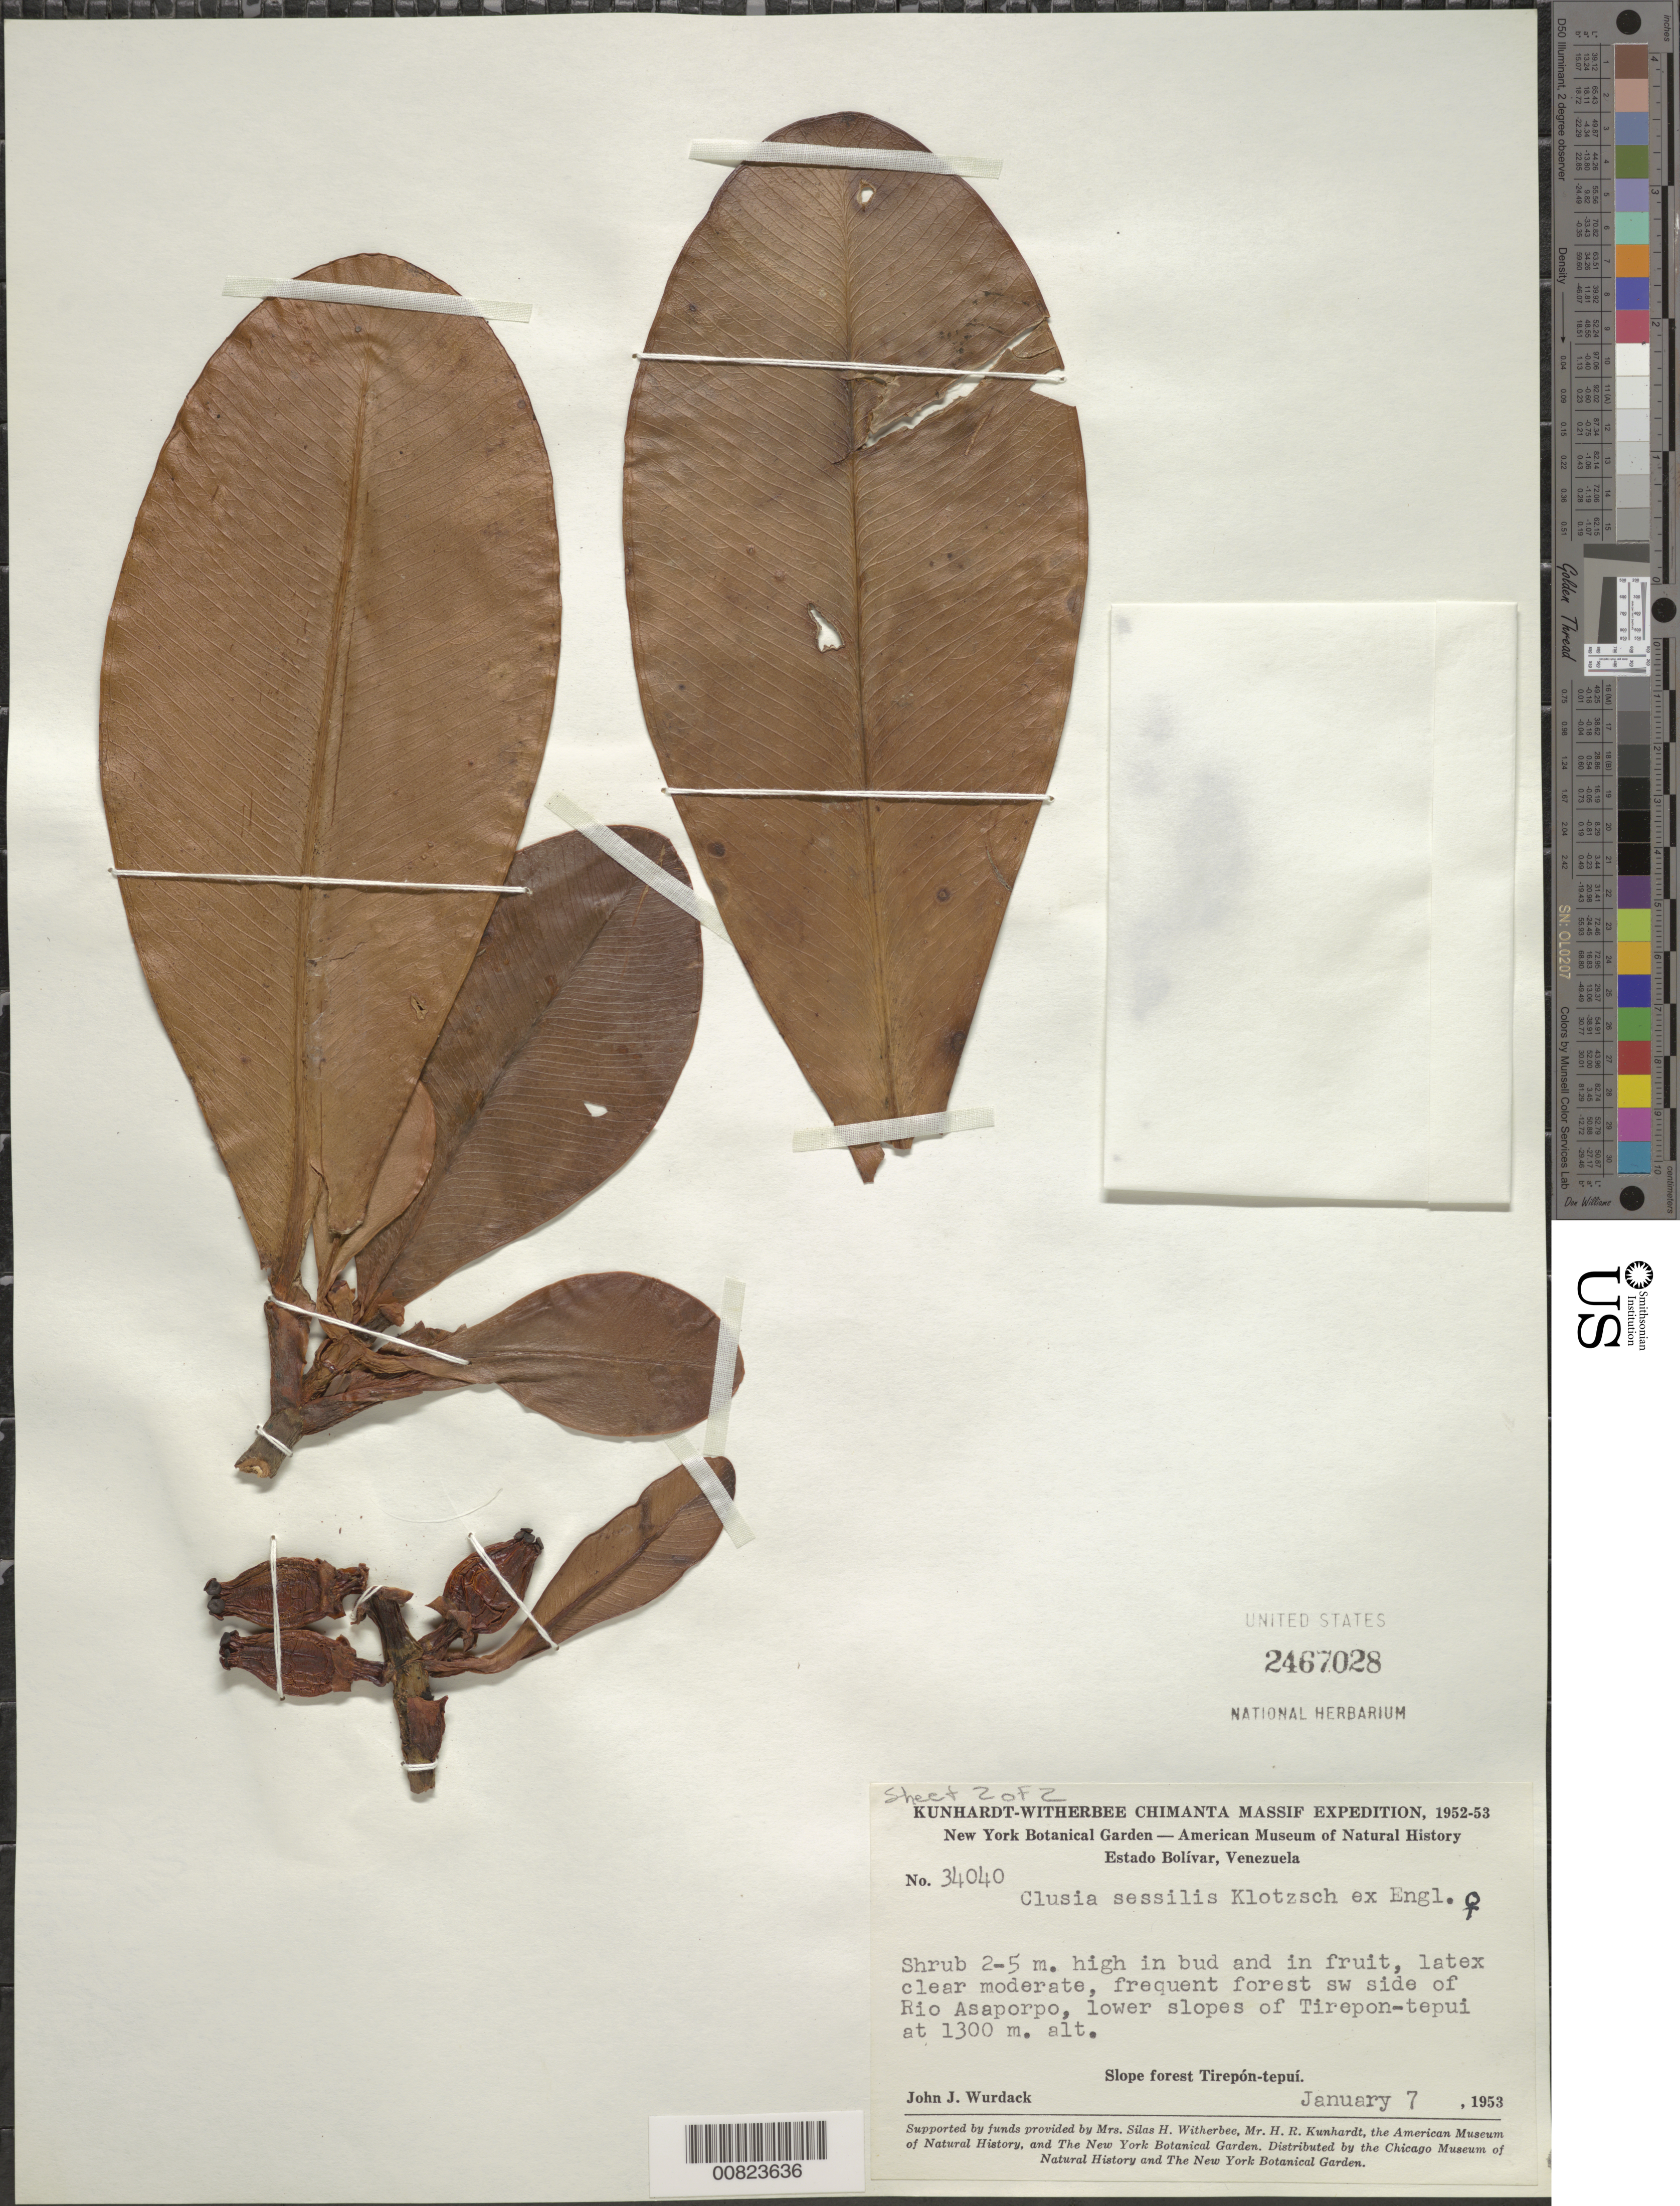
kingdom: Plantae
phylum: Tracheophyta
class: Magnoliopsida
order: Malpighiales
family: Clusiaceae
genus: Clusia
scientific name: Clusia sessilis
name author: Klotzsch ex Engl.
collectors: J. J. Wurdack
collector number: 34040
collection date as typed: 7-Jan-53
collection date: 1953-01-07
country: Venezuela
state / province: Bolívar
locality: Tirepón-tepuí, Río Asaporpo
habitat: Slope forest along river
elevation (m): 1300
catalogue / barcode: US 2467028